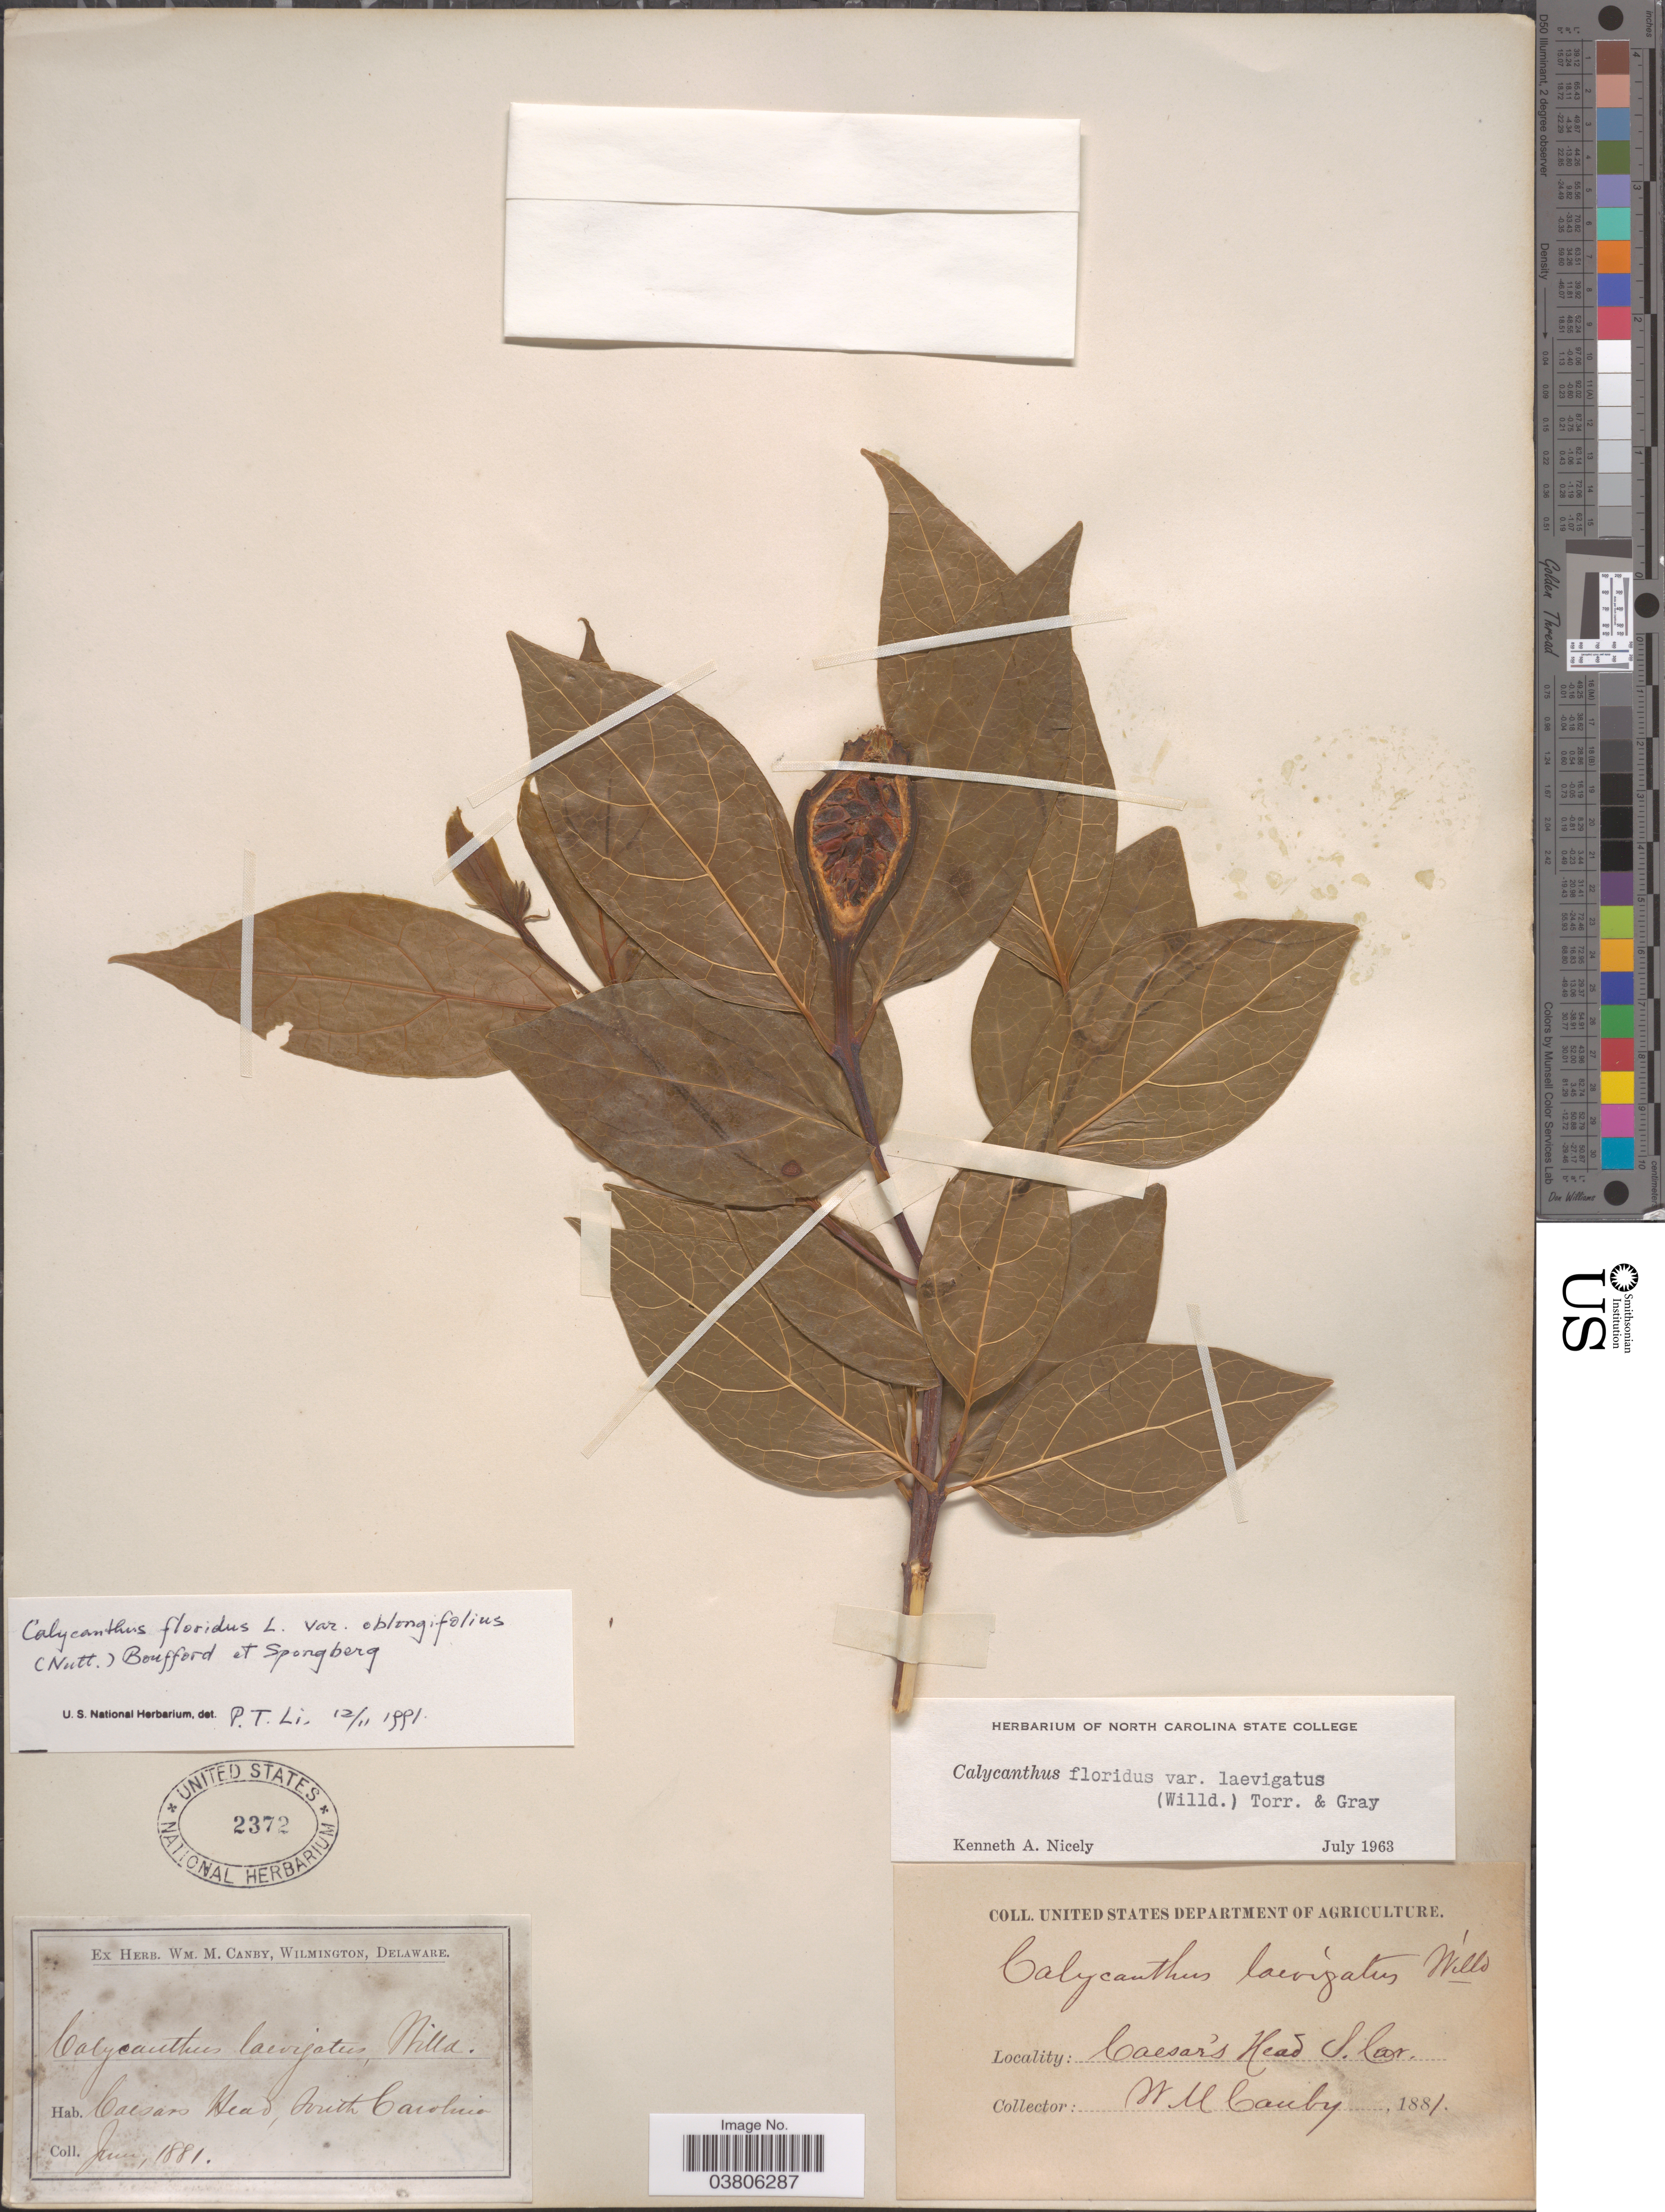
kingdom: Plantae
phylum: Tracheophyta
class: Magnoliopsida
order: Laurales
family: Calycanthaceae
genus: Calycanthus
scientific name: Calycanthus floridus var. laevigatus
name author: (Willd.) Torr. & A. Gray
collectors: W. Canby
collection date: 1881-06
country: United States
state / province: South Carolina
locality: Caesar's Head.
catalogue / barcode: US 2372